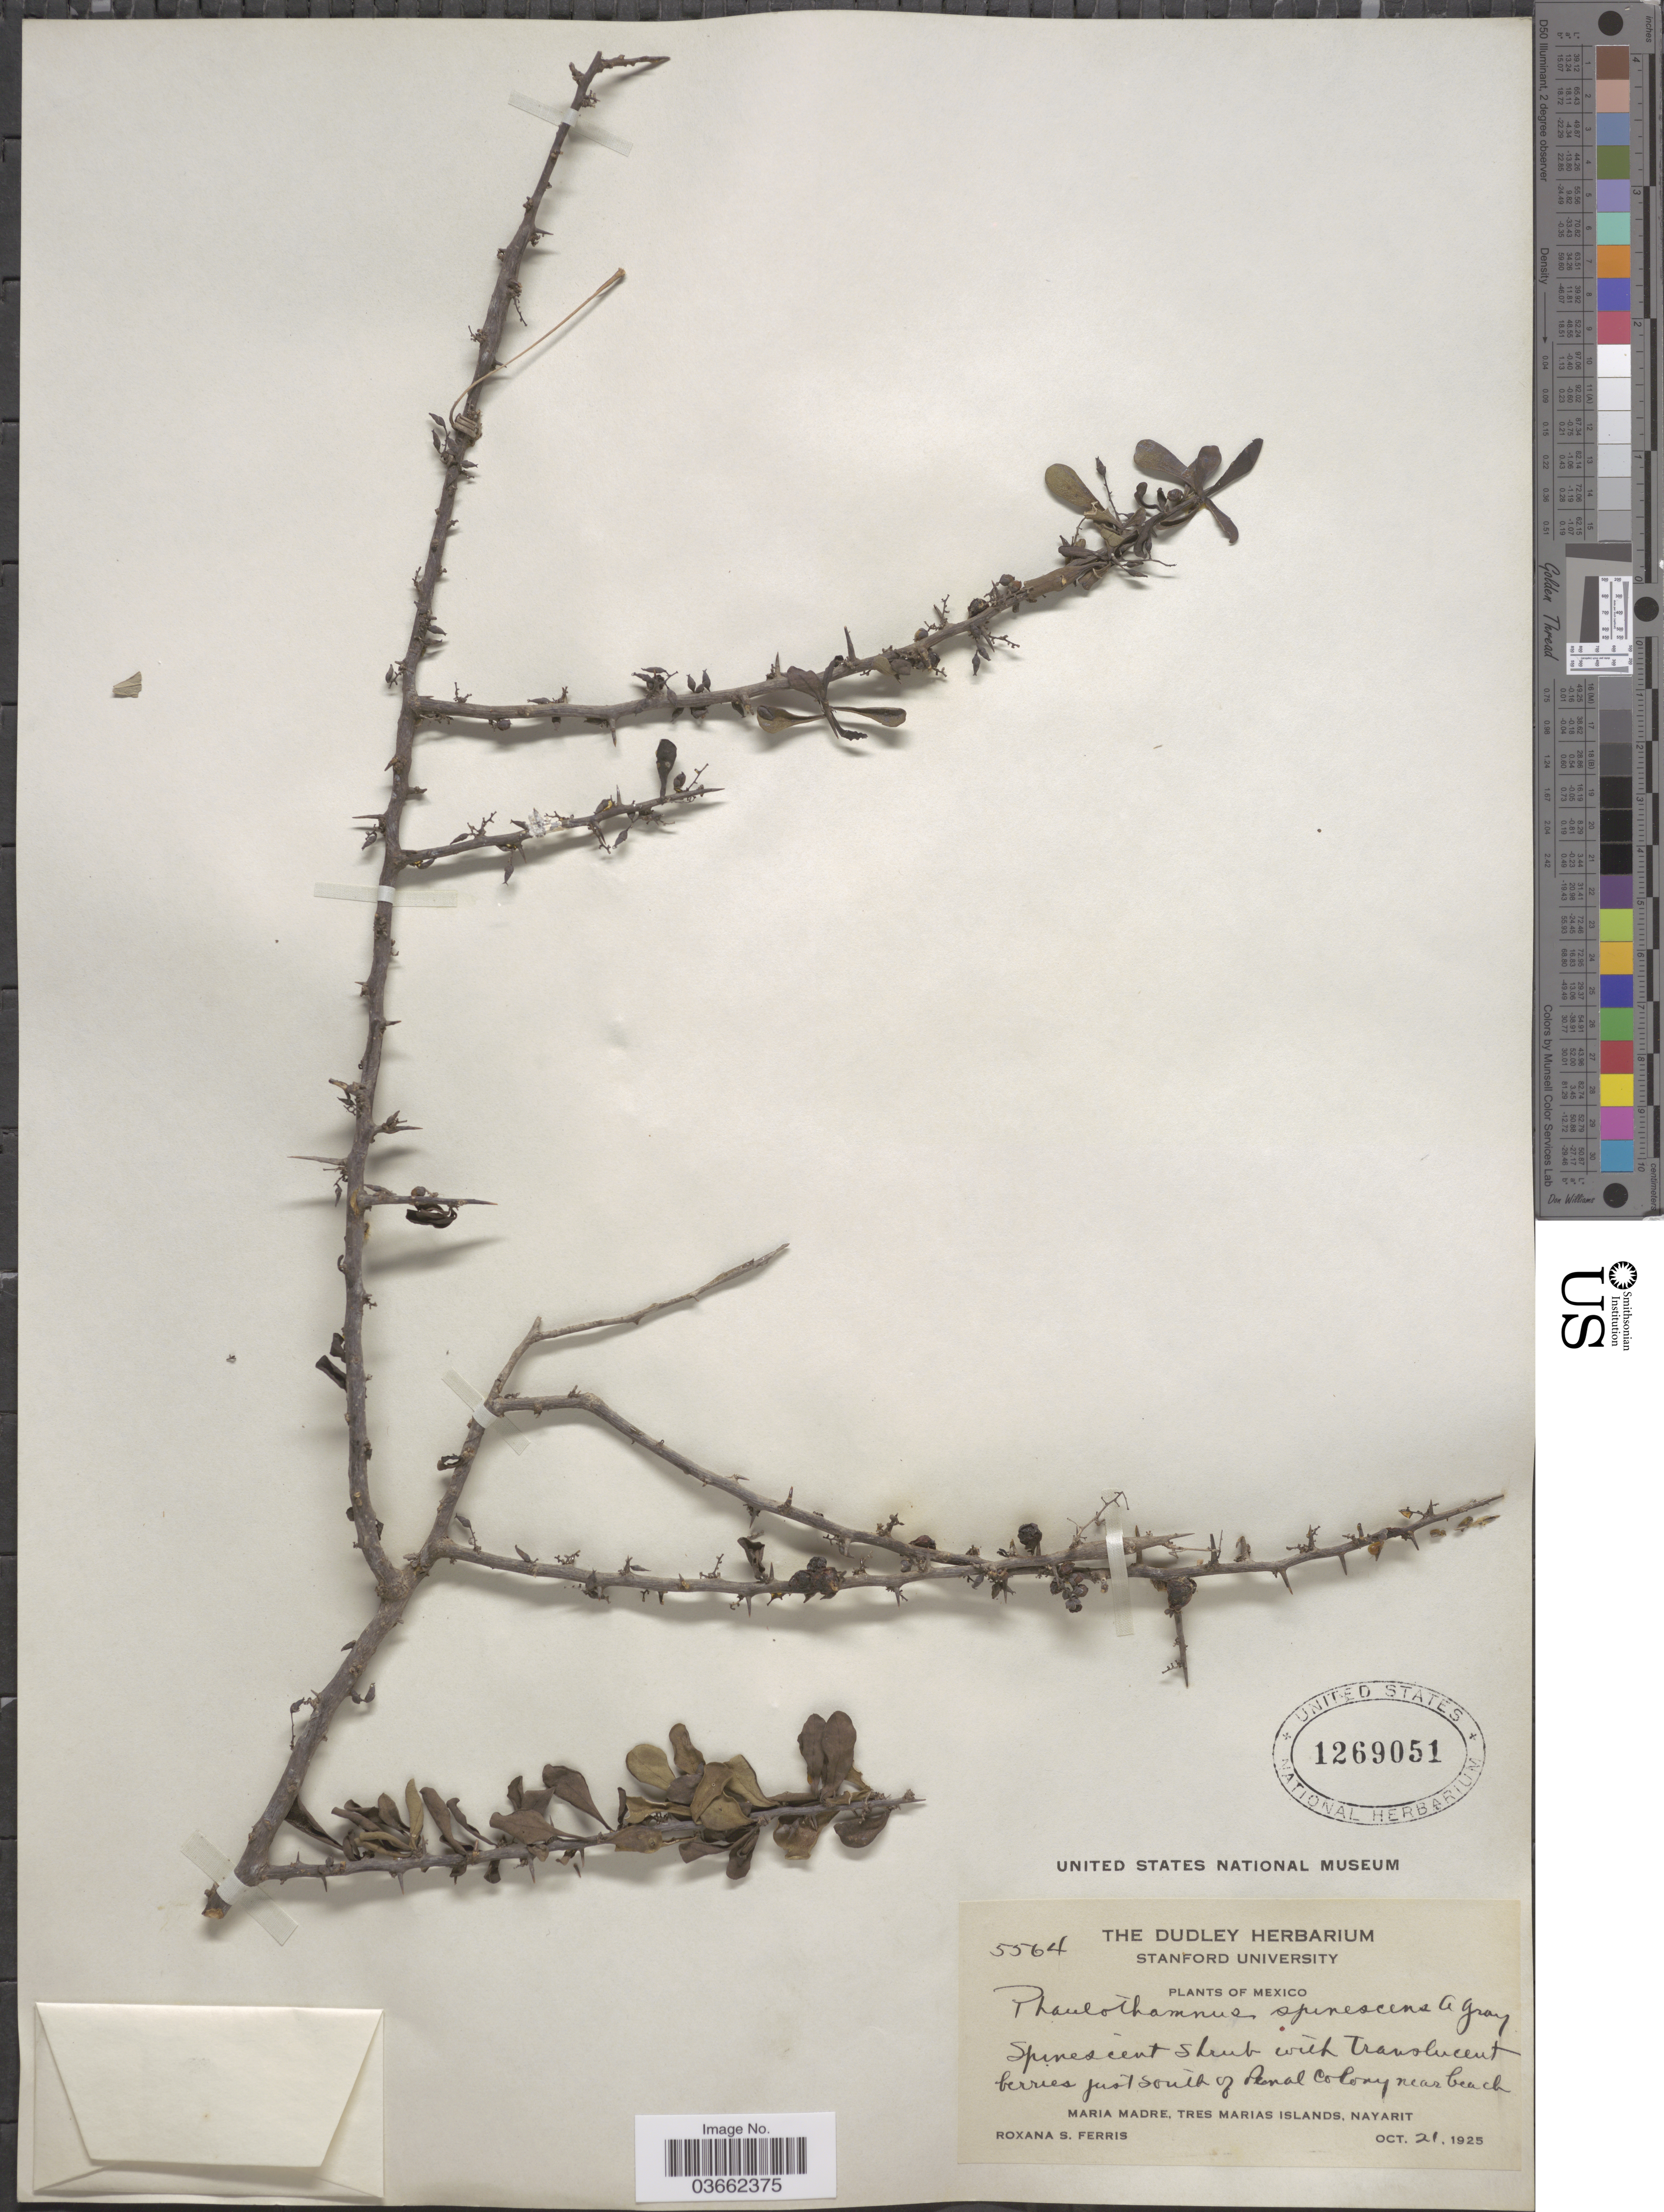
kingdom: Plantae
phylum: Tracheophyta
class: Magnoliopsida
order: Caryophyllales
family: Achatocarpaceae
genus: Phaulothamnus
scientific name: Phaulothamnus spinescens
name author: A. Gray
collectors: R. S. Ferris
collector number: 5564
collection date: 1925-10-21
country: Mexico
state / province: Nayarit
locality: Just South of Penal Colony near beach, Maria Madre, Tres Marias Islands.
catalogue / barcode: US 1269051